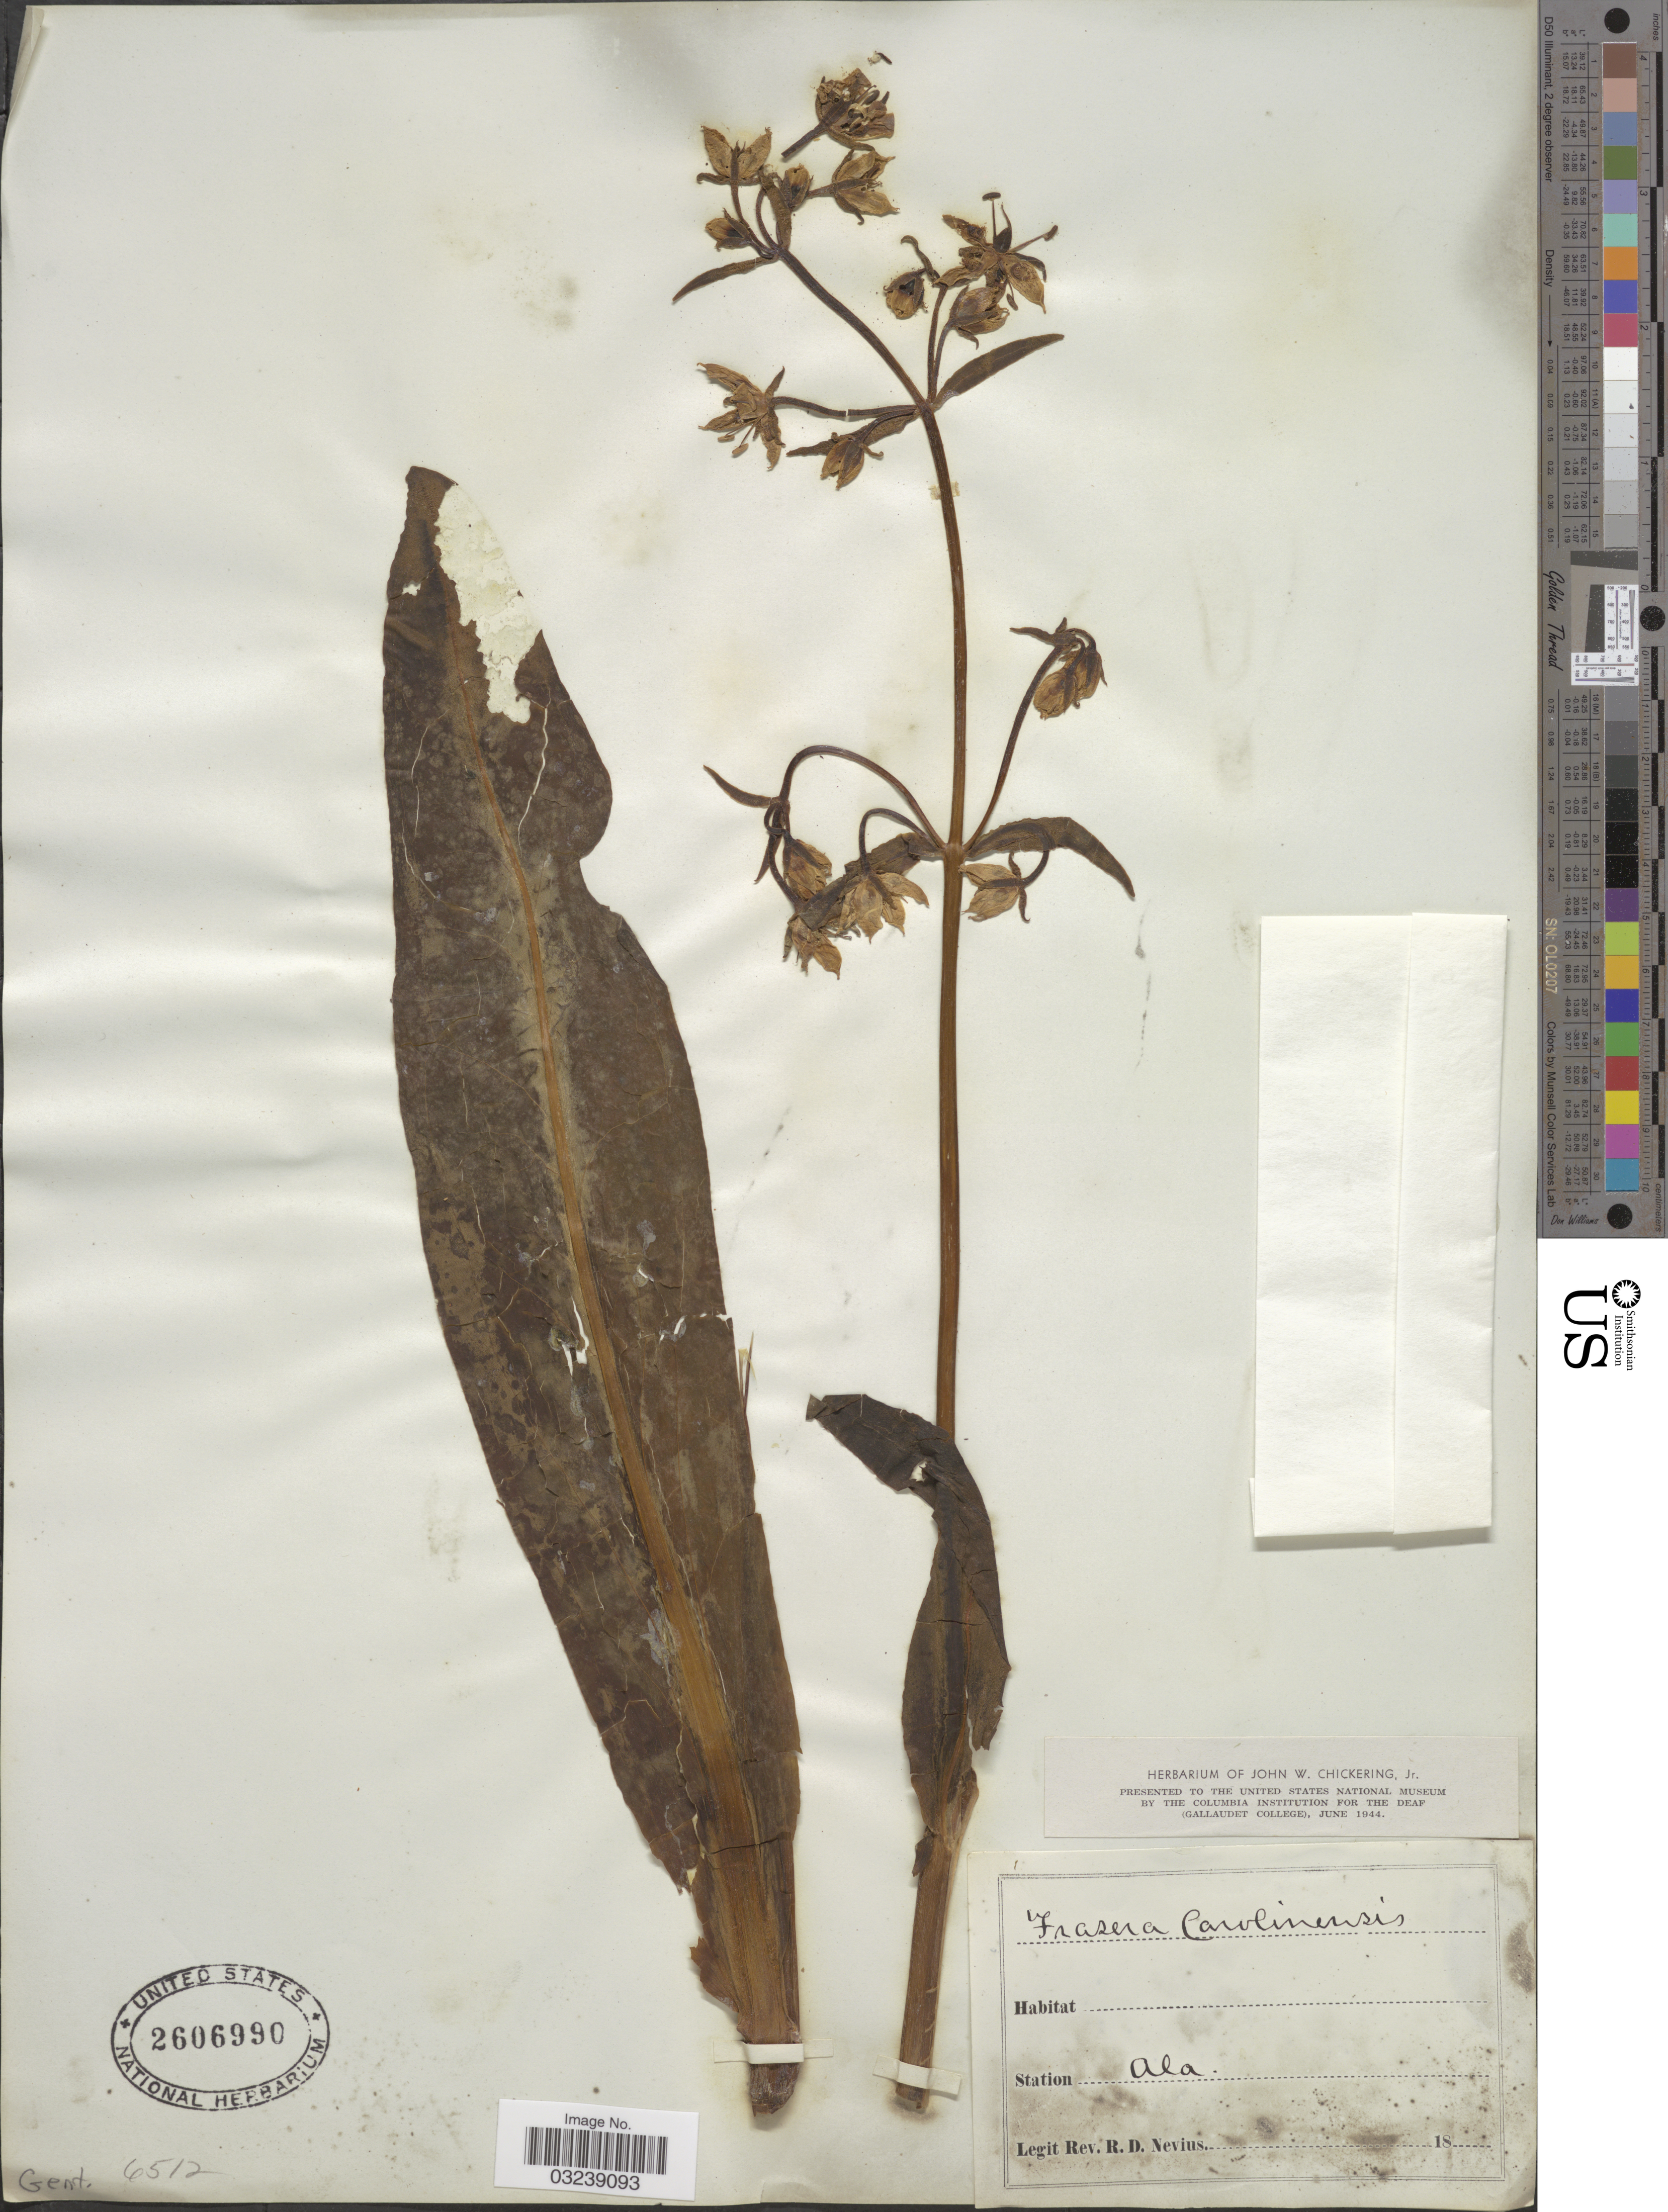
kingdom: Plantae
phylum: Tracheophyta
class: Magnoliopsida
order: Gentianales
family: Gentianaceae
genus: Frasera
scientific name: Frasera caroliniensis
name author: Walter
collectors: R. Nevius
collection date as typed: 18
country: United States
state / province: Alabama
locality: Station Ala.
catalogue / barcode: US 2606990